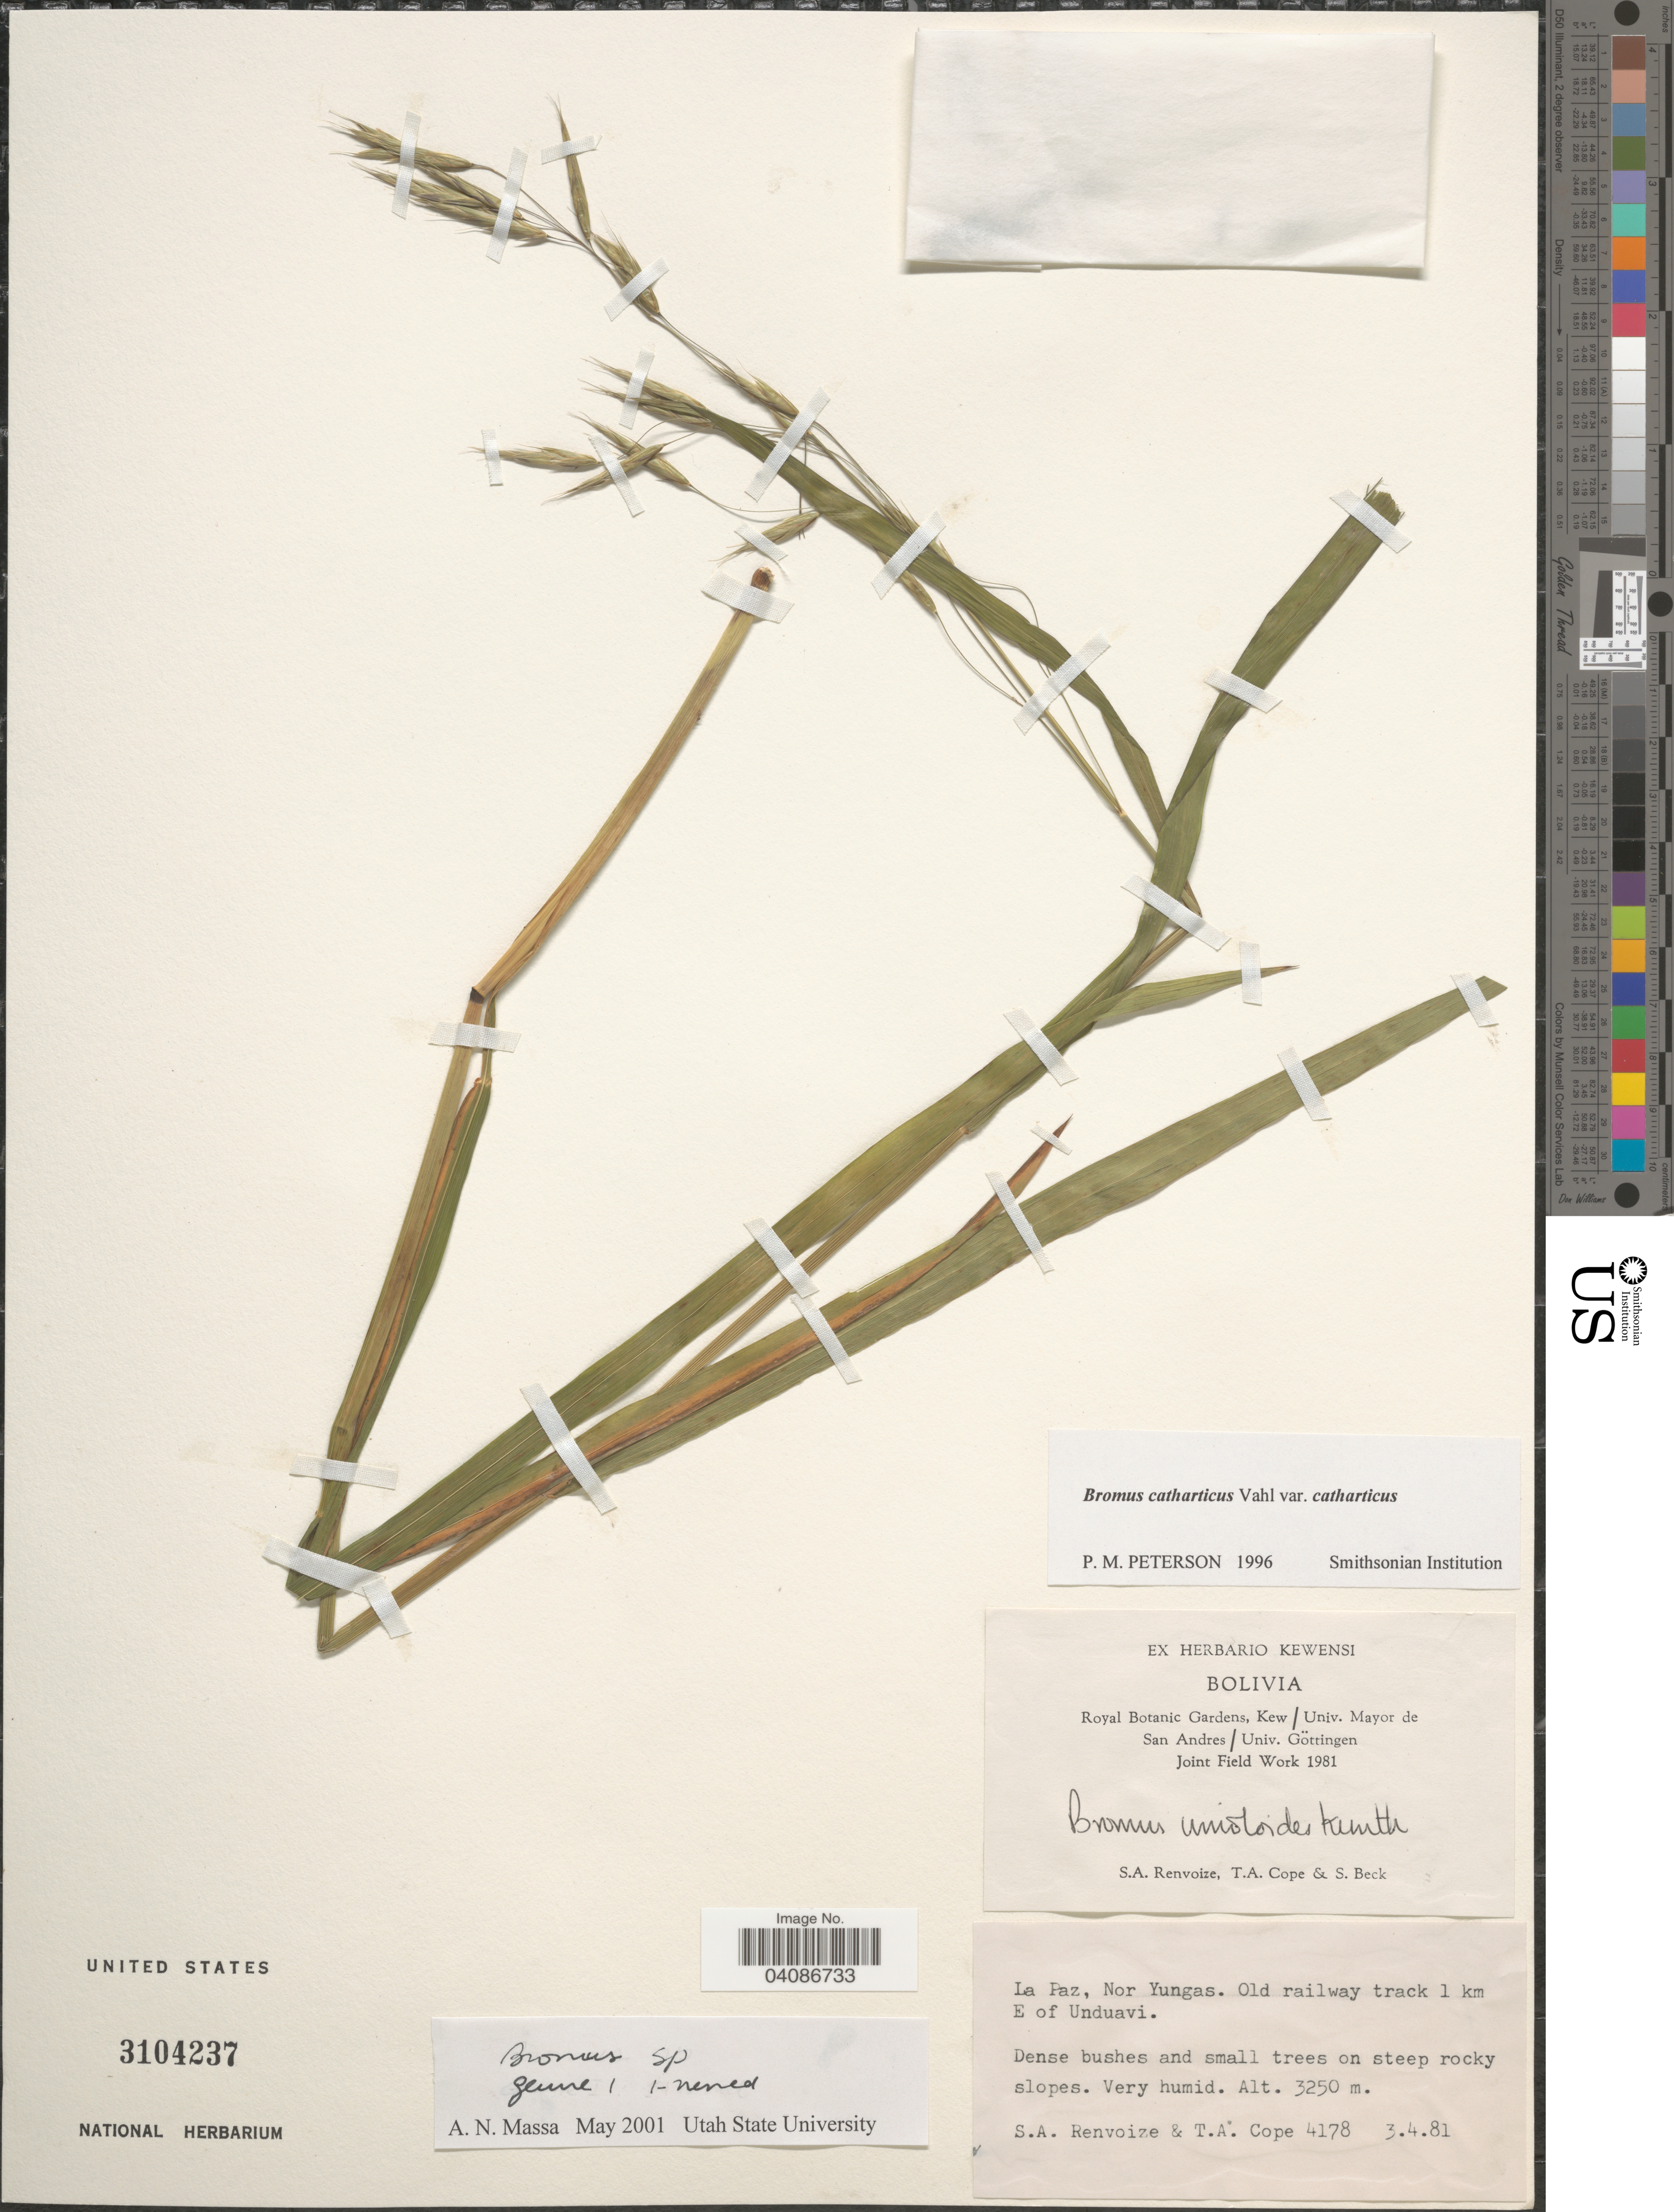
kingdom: Plantae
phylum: Tracheophyta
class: Liliopsida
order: Poales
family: Poaceae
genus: Bromus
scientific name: Bromus catharticus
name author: Vahl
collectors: S. A. Renvoize, T. A. Cope & S. G. Beck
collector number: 4178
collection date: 1981-04-03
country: Bolivia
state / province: La Paz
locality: Nor Yungas. Old railway track 1 km E of Unduavi. Royal Botanic Gardens, Kew / Univ. Mayor de San Andres / Univ. Göttingen Joint Field Work 1981.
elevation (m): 3250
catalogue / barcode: US 3104237